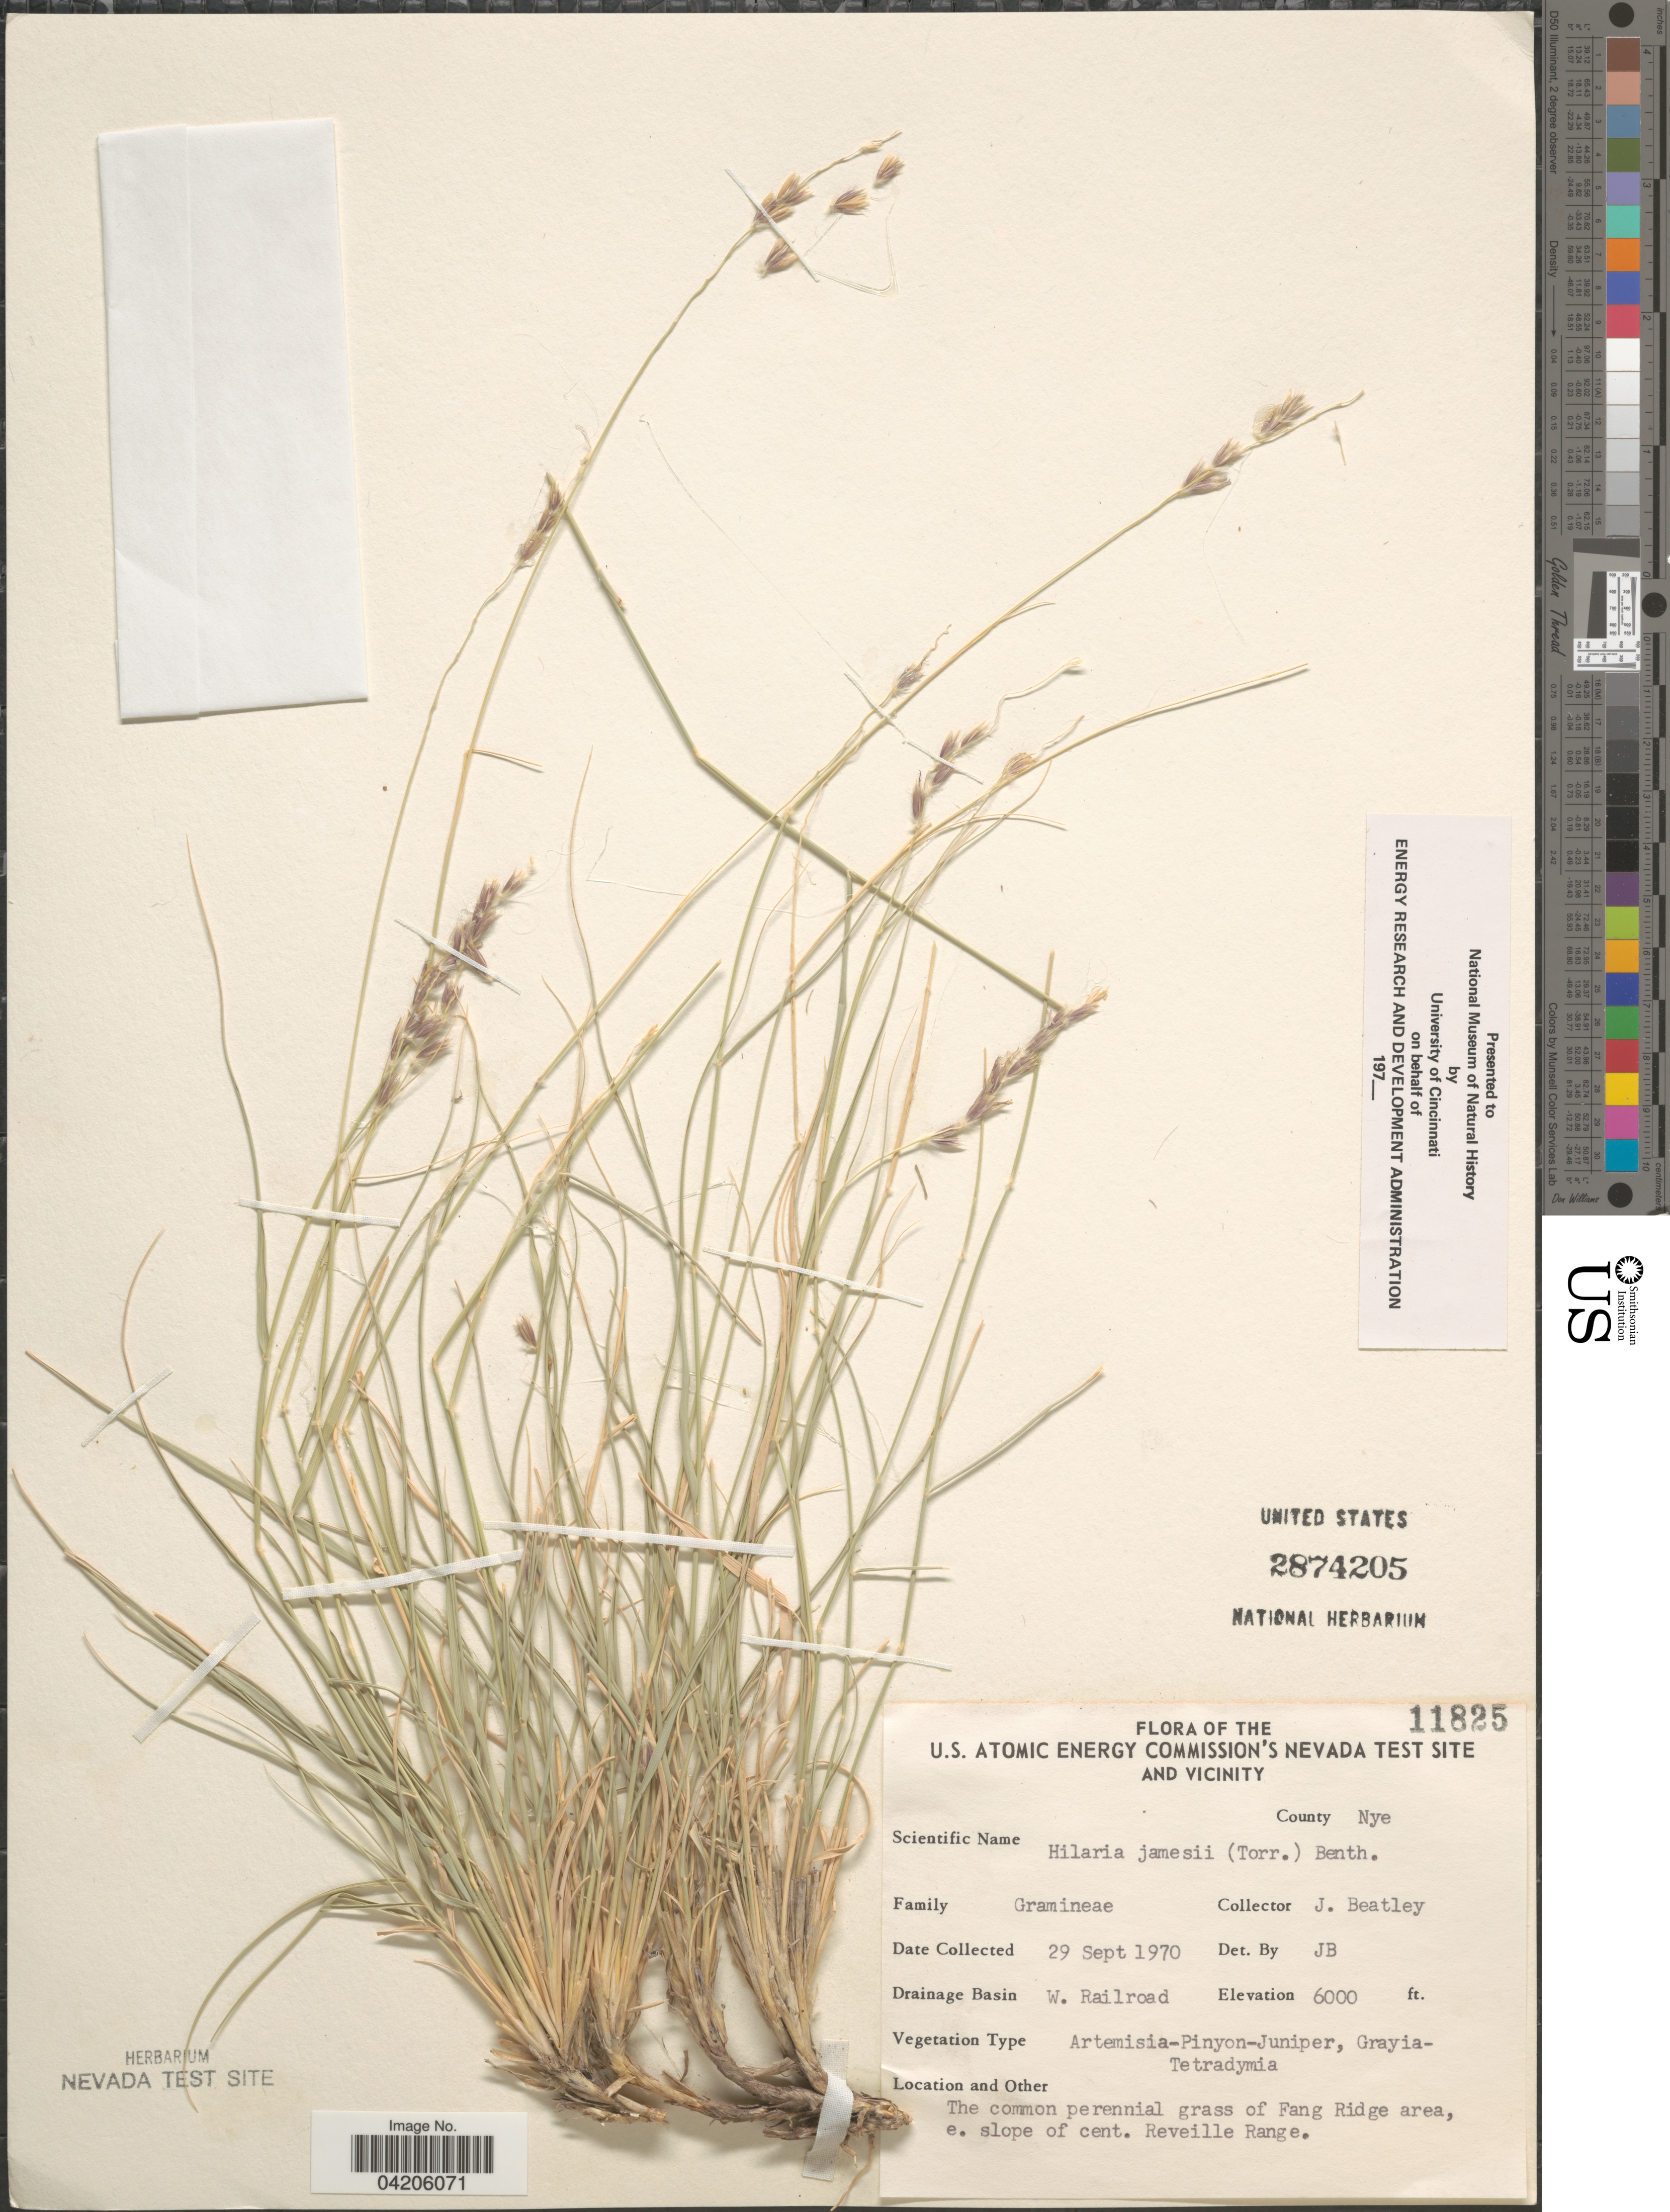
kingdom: Plantae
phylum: Tracheophyta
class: Liliopsida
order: Poales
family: Poaceae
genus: Hilaria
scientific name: Hilaria jamesii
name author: (Torr.) Benth.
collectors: J. C. Beatley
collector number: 11825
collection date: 1970-09-29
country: United States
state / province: Nevada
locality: U.S. Atomic Energy Commission's Nevada Test Site and Vicinity. County Nye. Drainage Basin W. Railroad. The common perennial grass of Fang Ridge area, e. slope of cent. Reveille Range.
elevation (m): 1829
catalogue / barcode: US 2874205